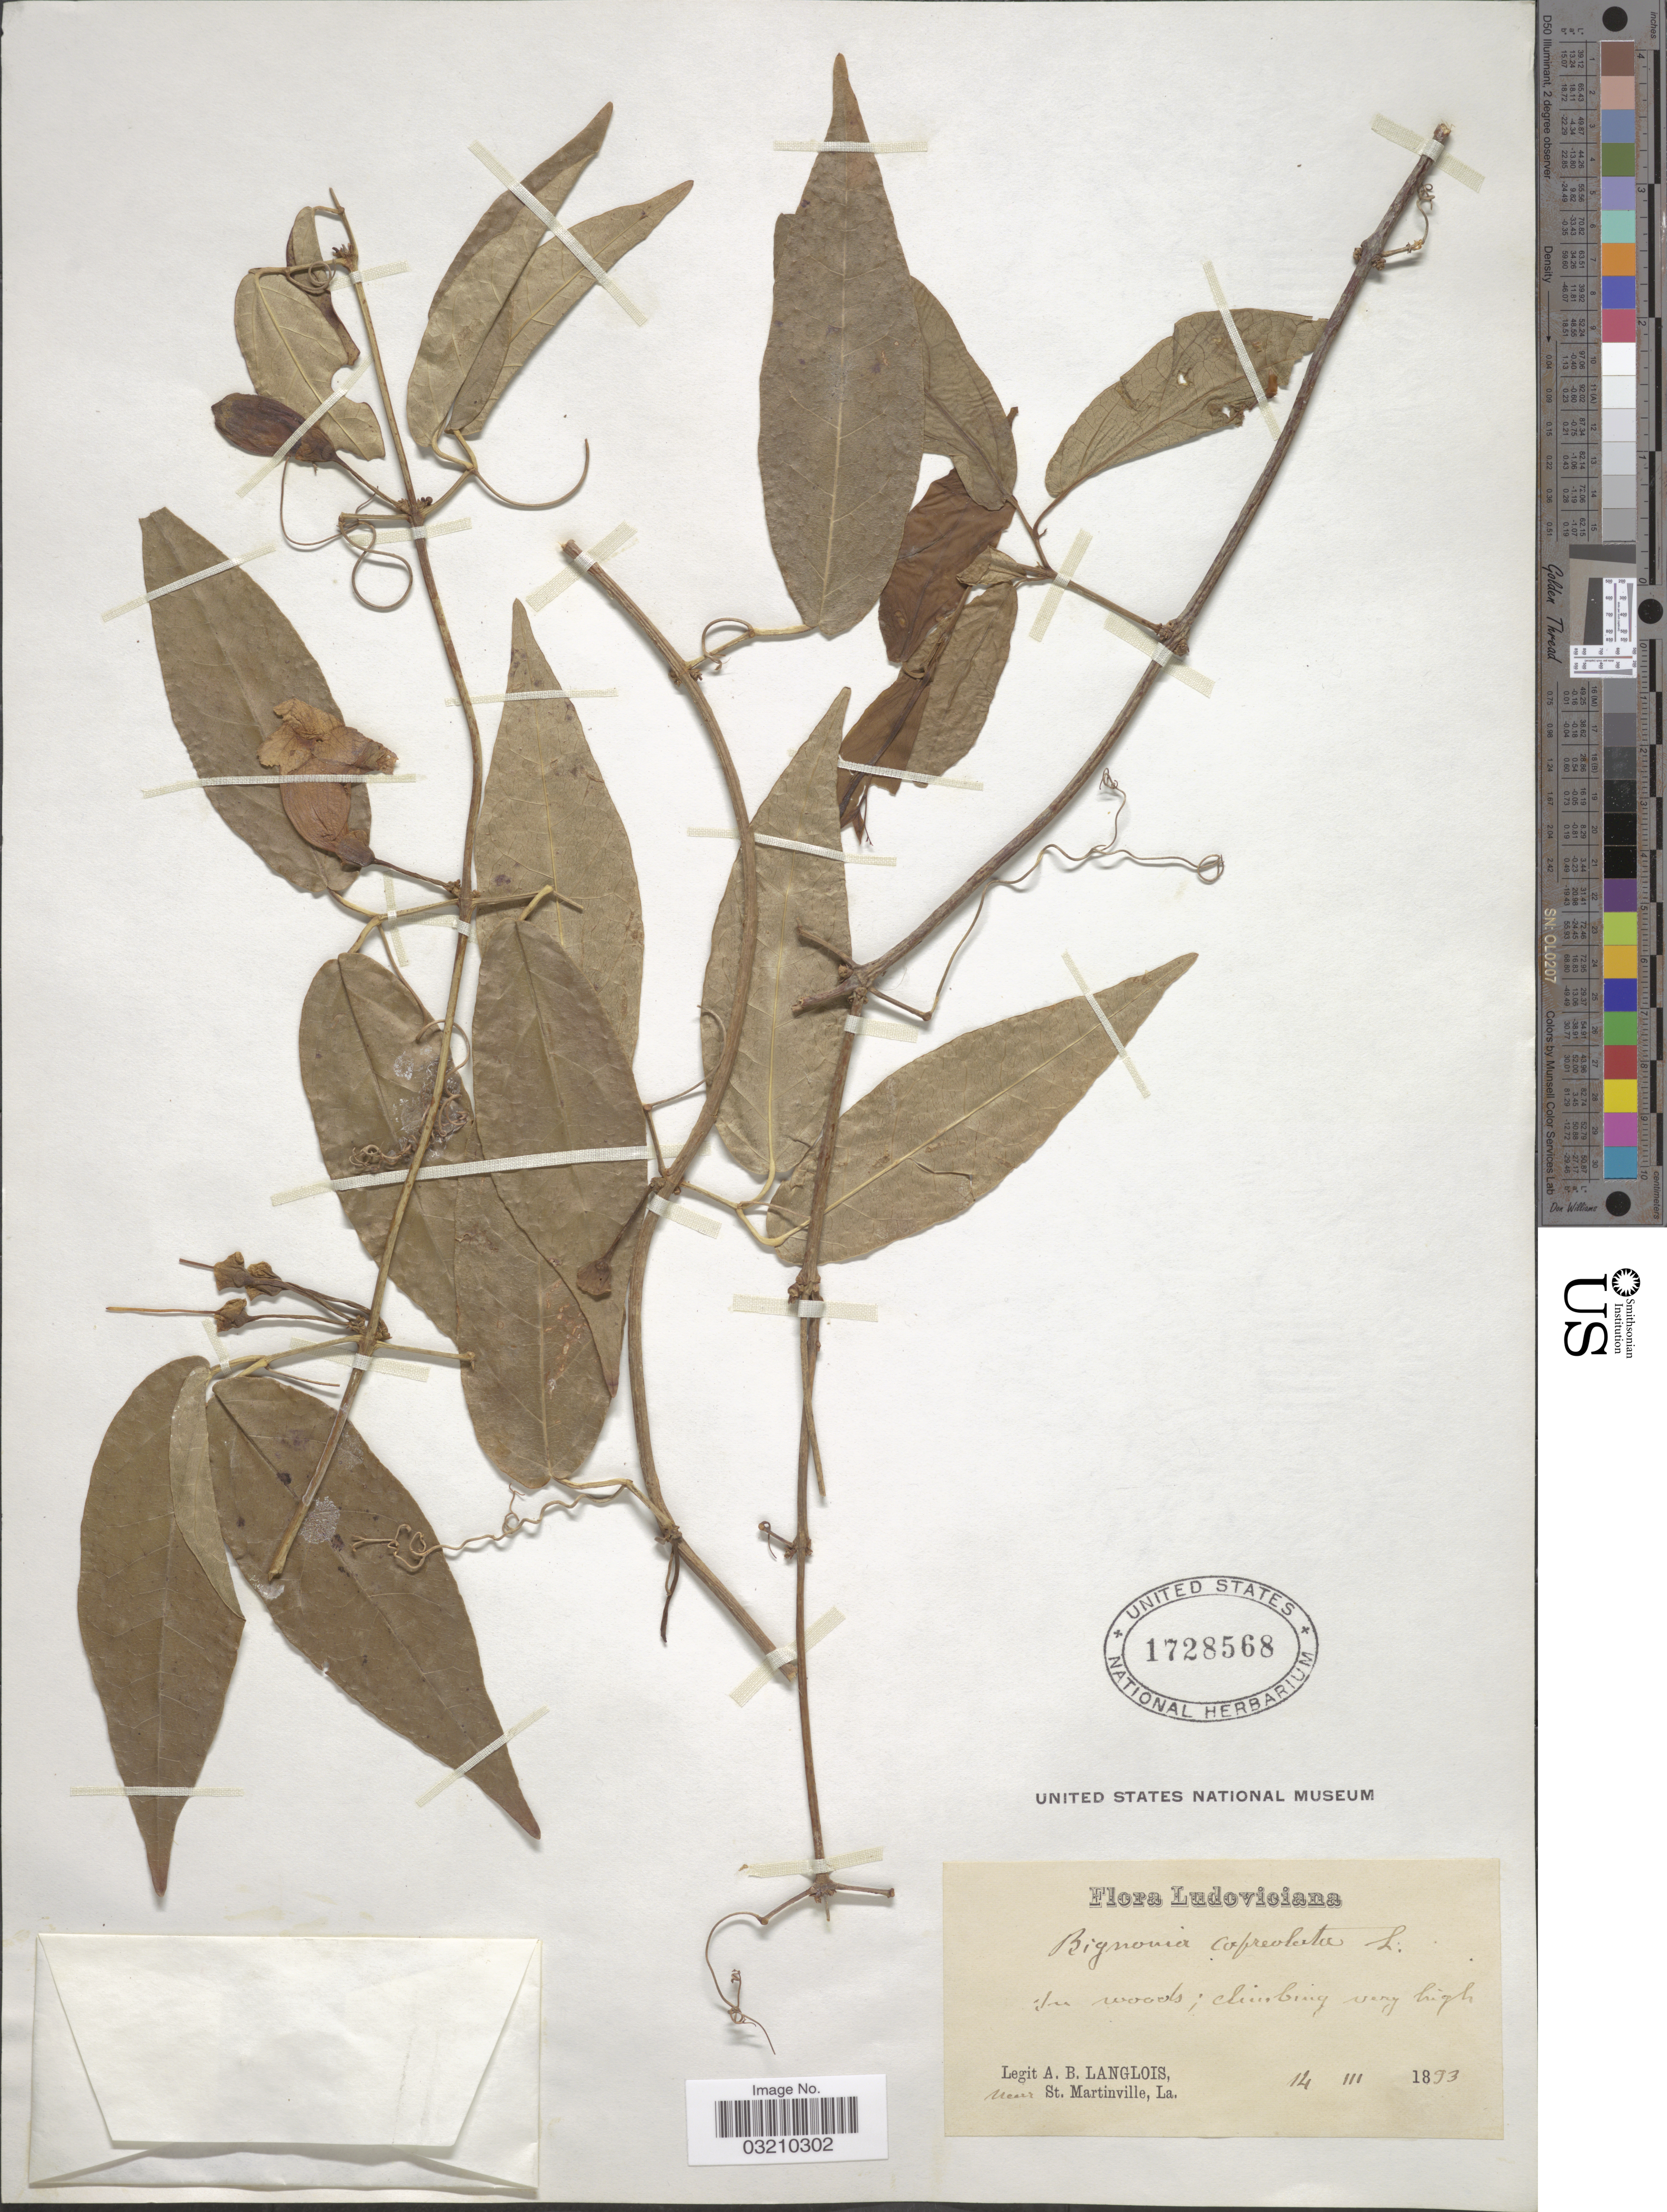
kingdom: Plantae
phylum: Tracheophyta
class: Magnoliopsida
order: Lamiales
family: Bignoniaceae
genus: Bignonia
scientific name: Bignonia capreolata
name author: L.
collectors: A. Langlois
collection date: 1893-03-14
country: United States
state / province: Louisiana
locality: Near St. Martinville.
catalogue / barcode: US 1728568